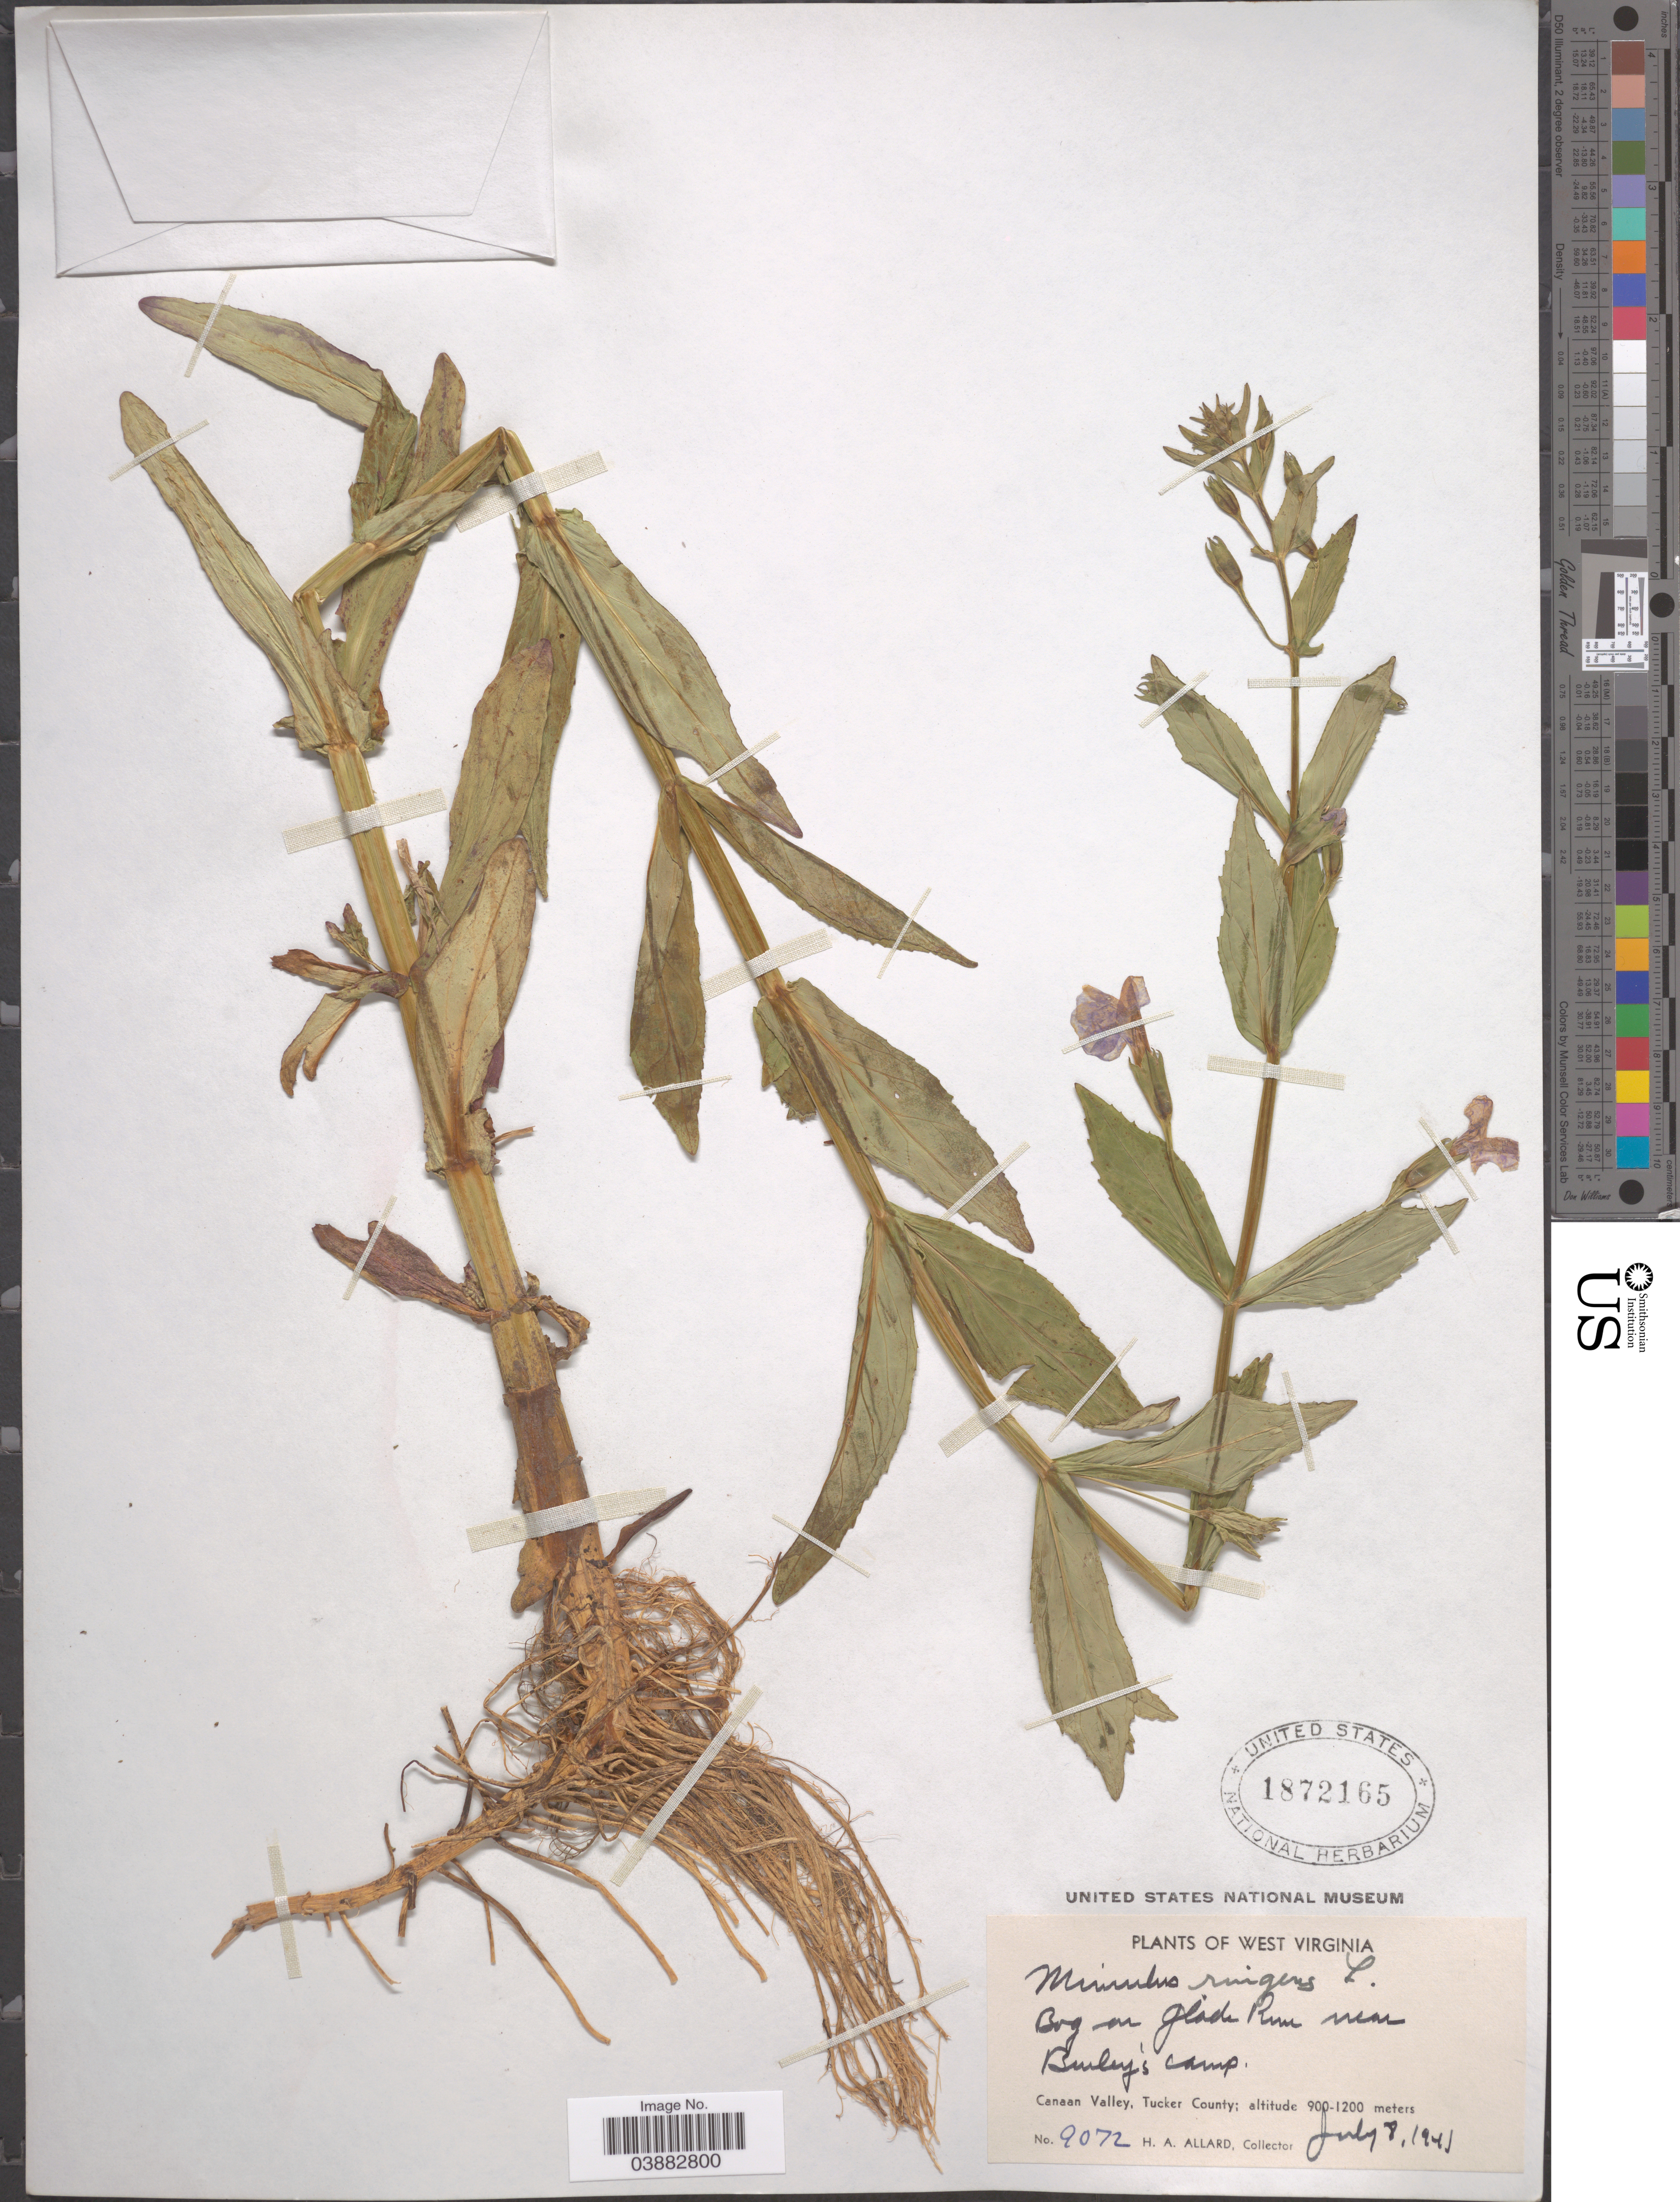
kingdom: Plantae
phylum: Tracheophyta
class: Magnoliopsida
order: Lamiales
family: Phrymaceae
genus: Mimulus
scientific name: Mimulus ringens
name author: L.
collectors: H. A. Allard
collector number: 9072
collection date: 1941-07-08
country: United States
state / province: West Virginia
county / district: Tucker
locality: Bog on Glade Run near Burley's Camp. Canaan Valley, Tucker County.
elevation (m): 900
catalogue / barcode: US 1872165